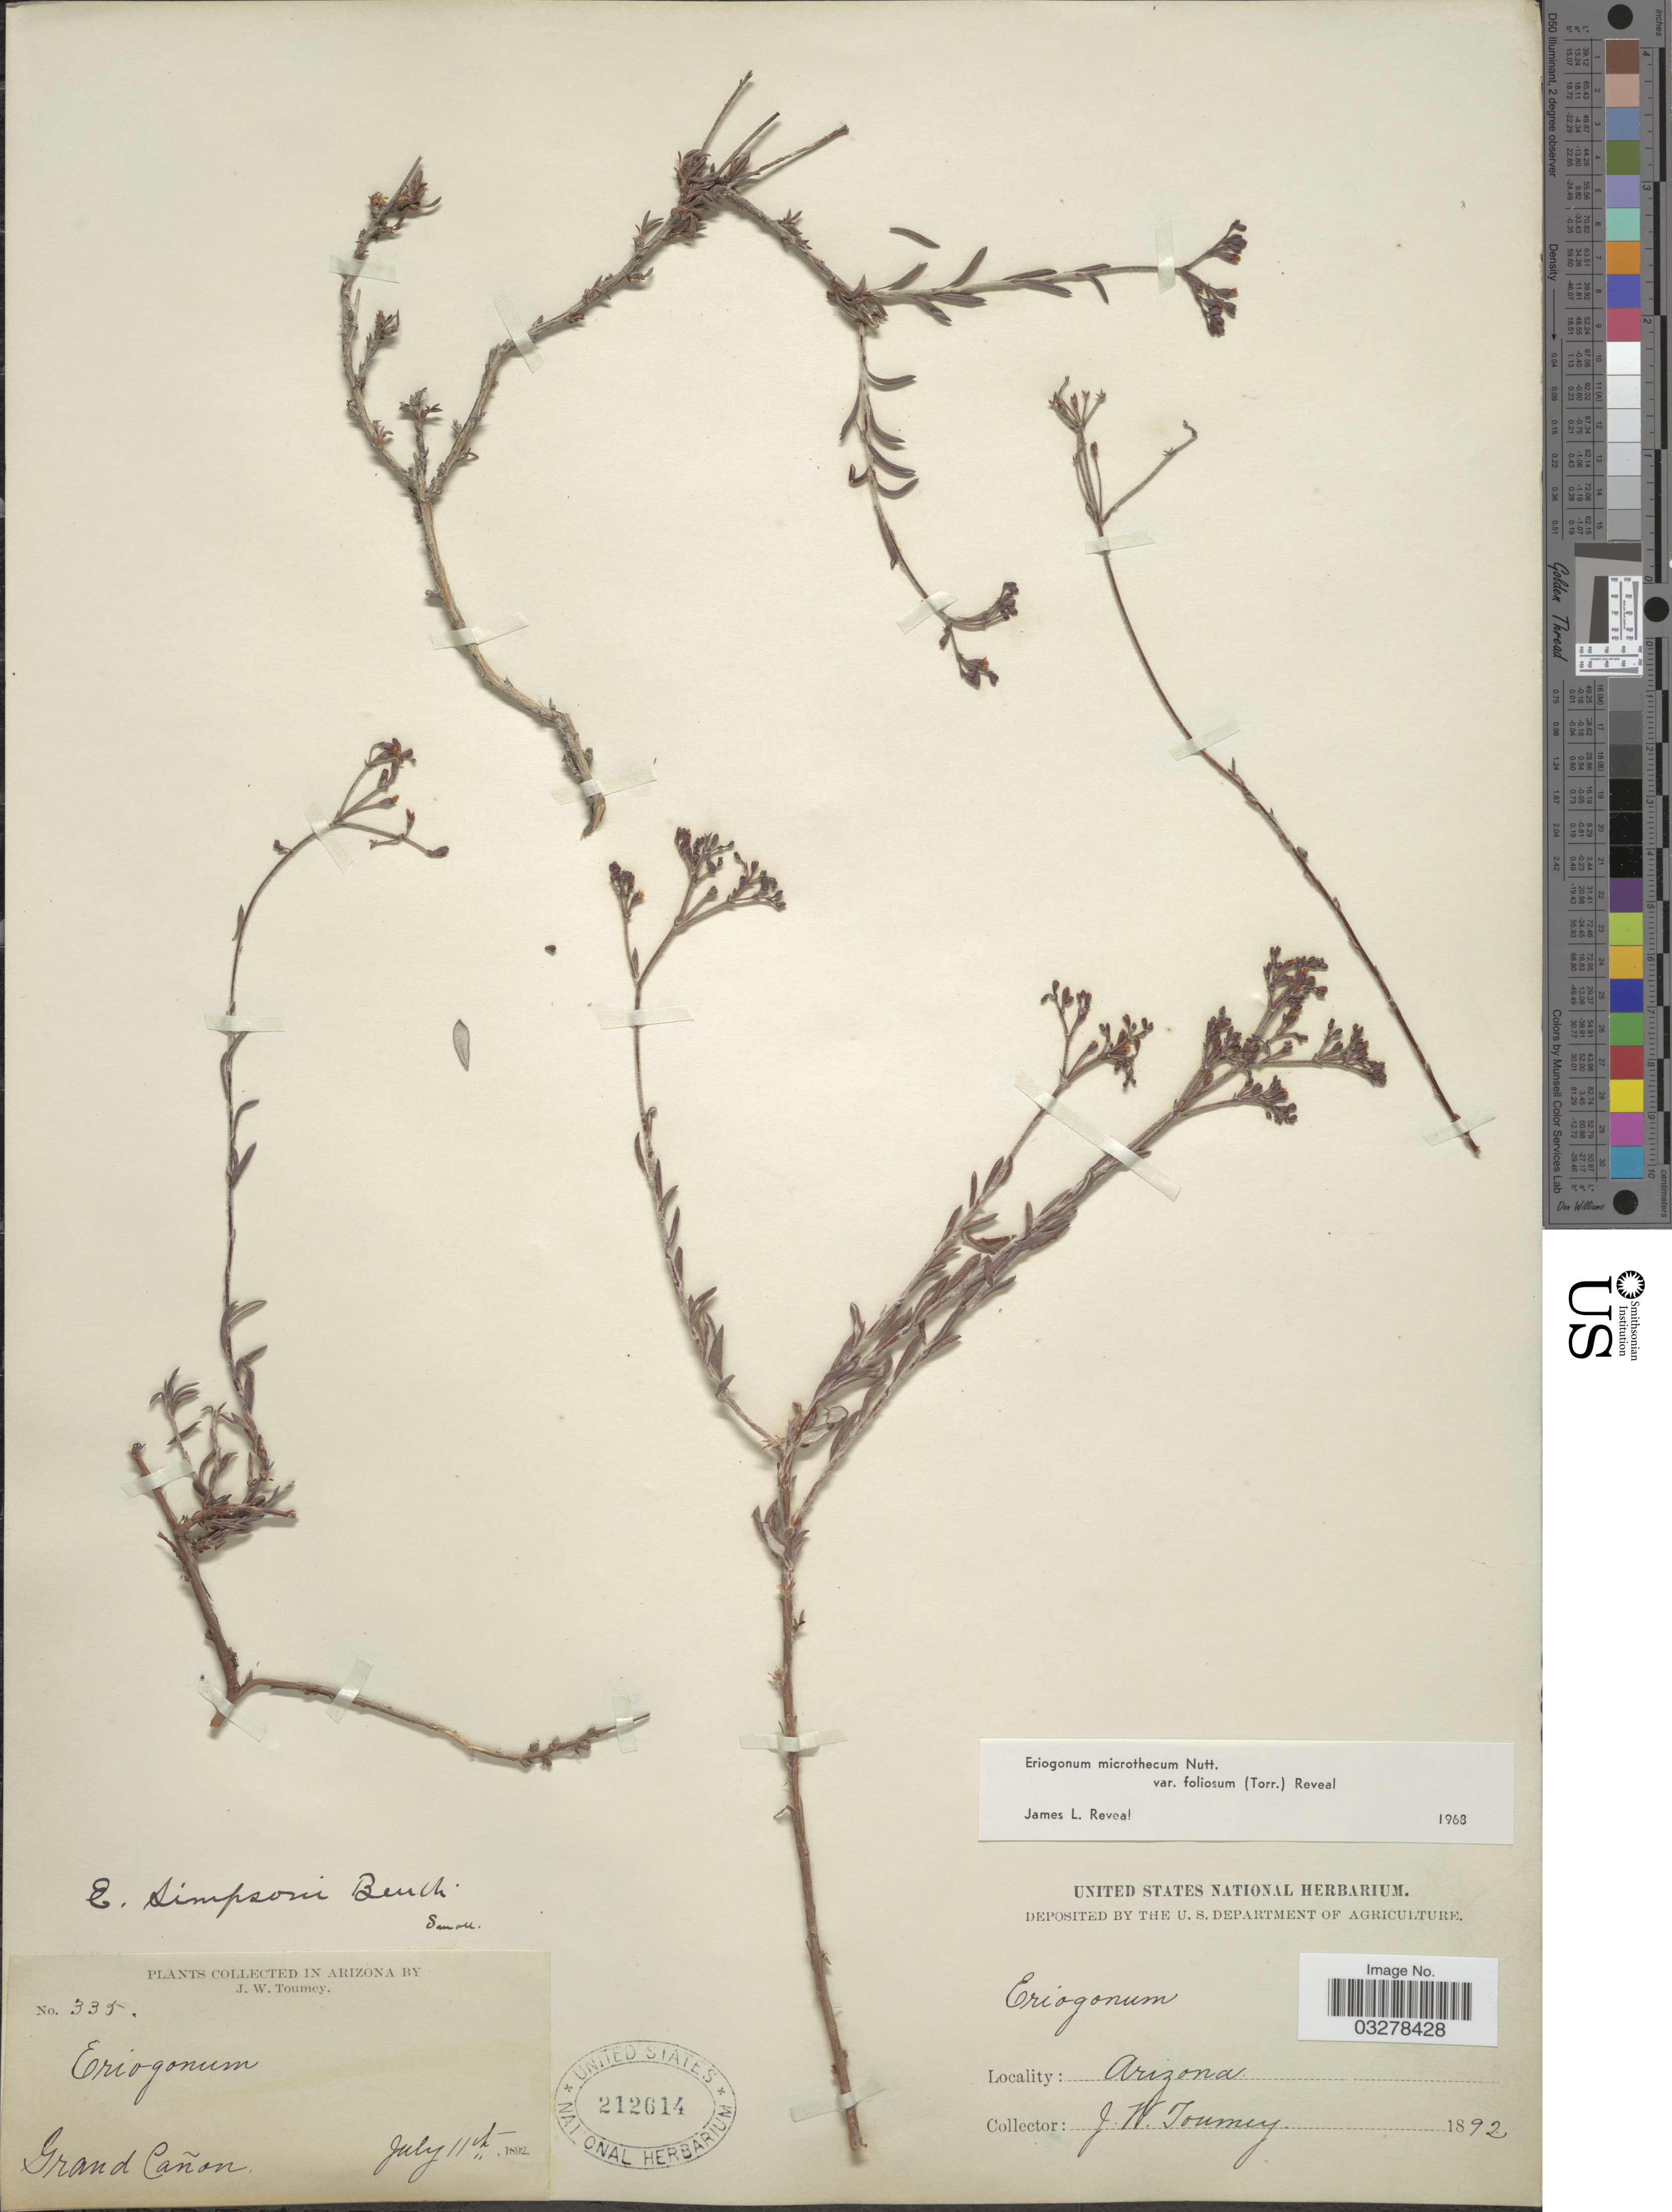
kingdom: Plantae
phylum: Tracheophyta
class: Magnoliopsida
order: Caryophyllales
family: Polygonaceae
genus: Eriogonum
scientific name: Eriogonum microtheca var. foliosum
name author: (Torr. & A. Gray) Reveal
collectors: J. W. Toumey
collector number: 335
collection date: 1892-07-11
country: United States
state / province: Arizona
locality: Grand Cañon.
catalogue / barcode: US 212614